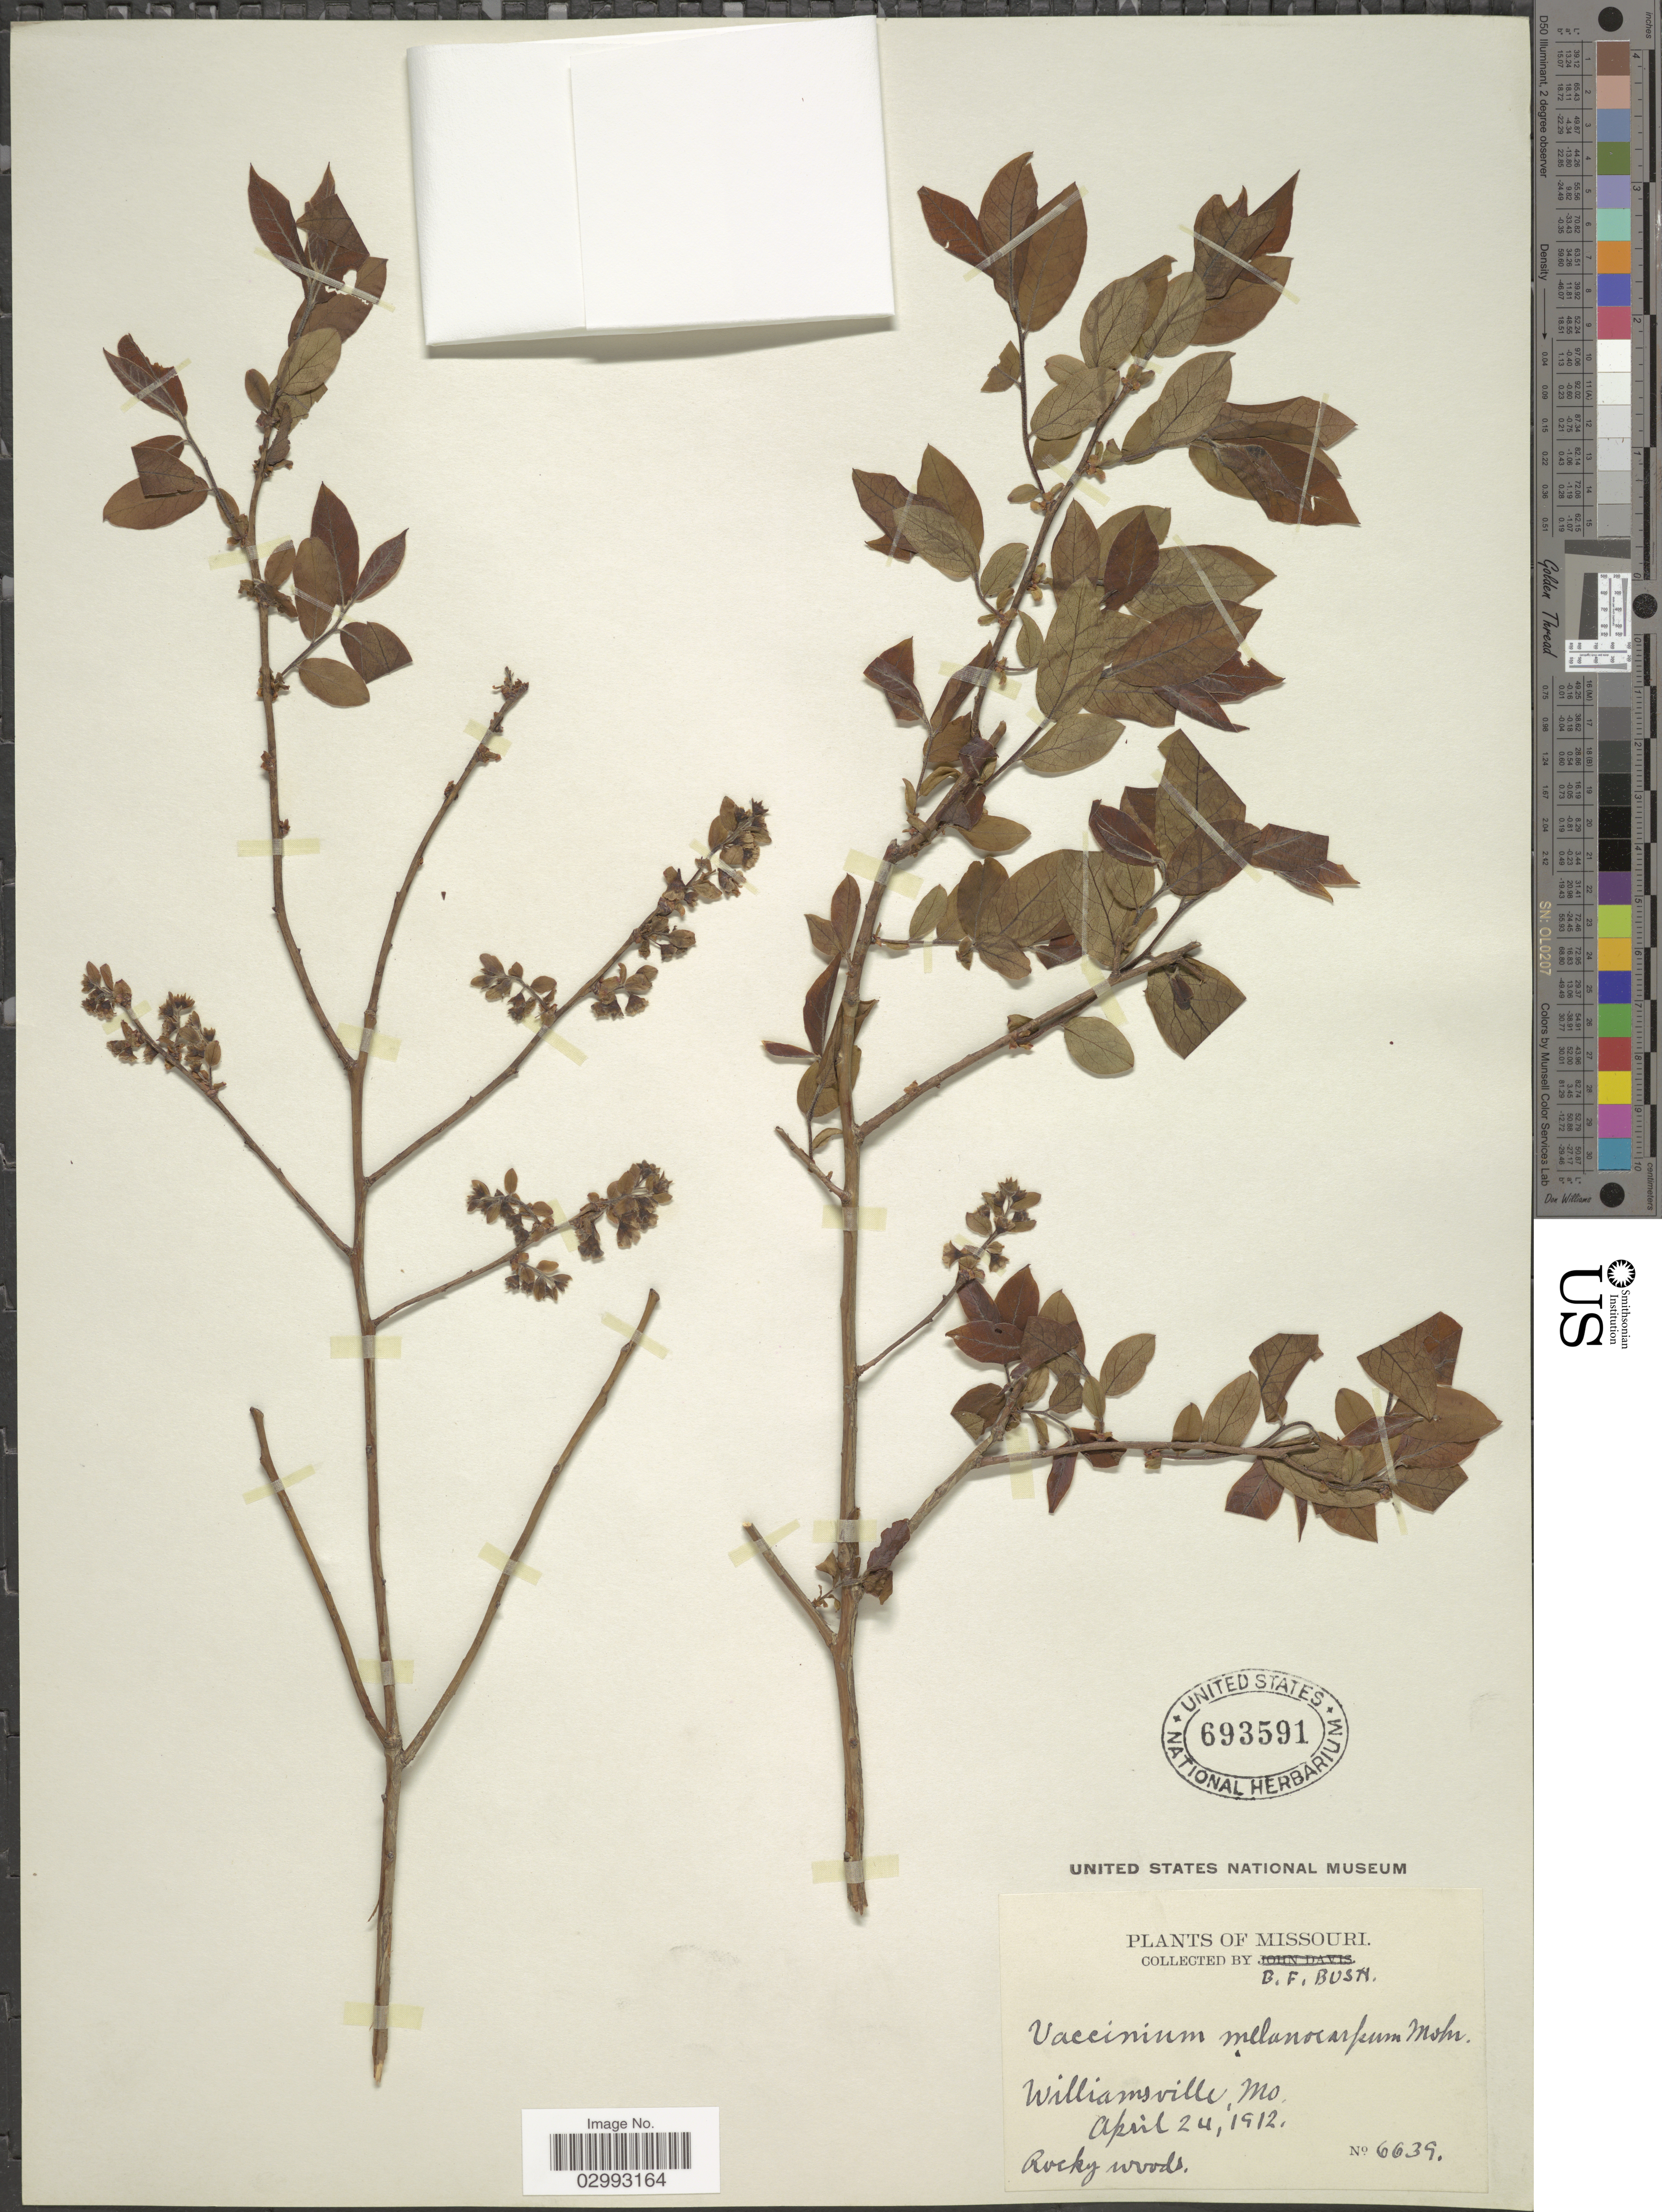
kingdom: Plantae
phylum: Tracheophyta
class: Magnoliopsida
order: Ericales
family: Ericaceae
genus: Polycodium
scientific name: Polycodium melanocarpum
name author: (C. Mohr) Small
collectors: B. F. Bush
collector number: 6639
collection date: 1912-04-24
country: United States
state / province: Missouri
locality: Williamsville.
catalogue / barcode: US 693591